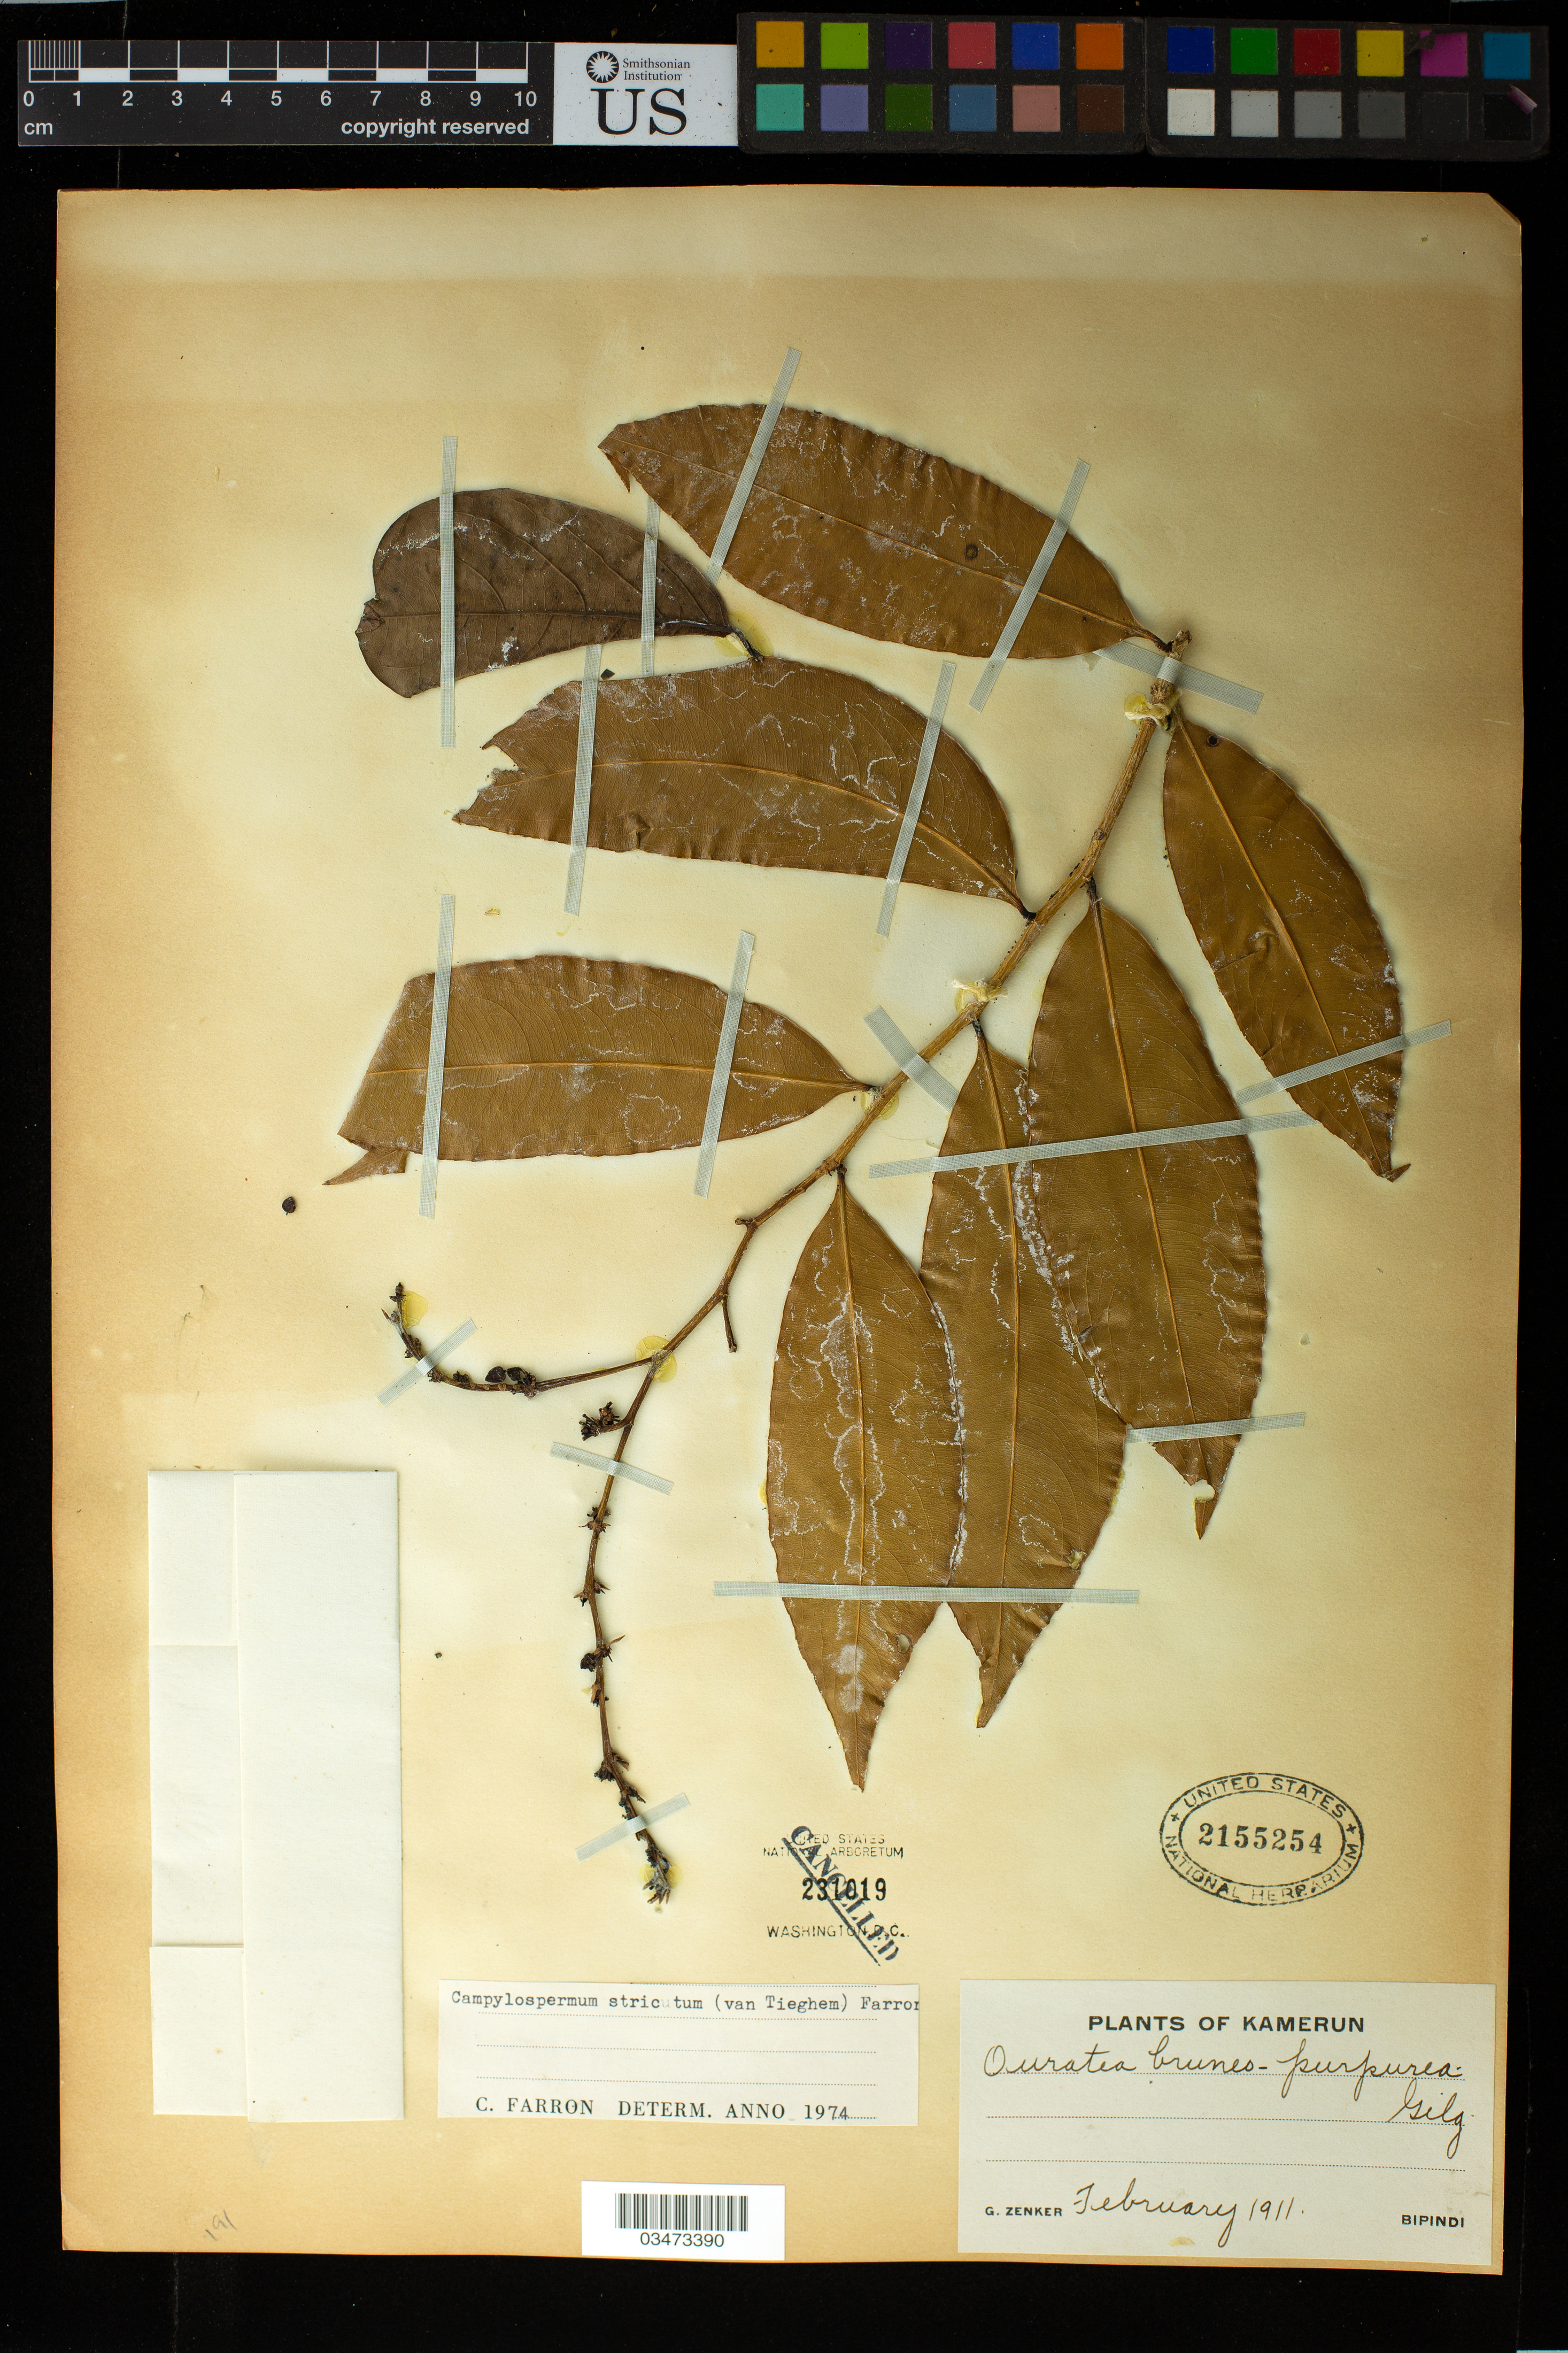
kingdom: Plantae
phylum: Tracheophyta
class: Magnoliopsida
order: Malpighiales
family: Ochnaceae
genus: Campylospermum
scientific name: Campylospermum strictum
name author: (Tiegh.) Farron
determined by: Farron, Claude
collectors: G. A. Zenker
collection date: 1911-02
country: Cameroon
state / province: Sud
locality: Bipindi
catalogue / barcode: US 2155254